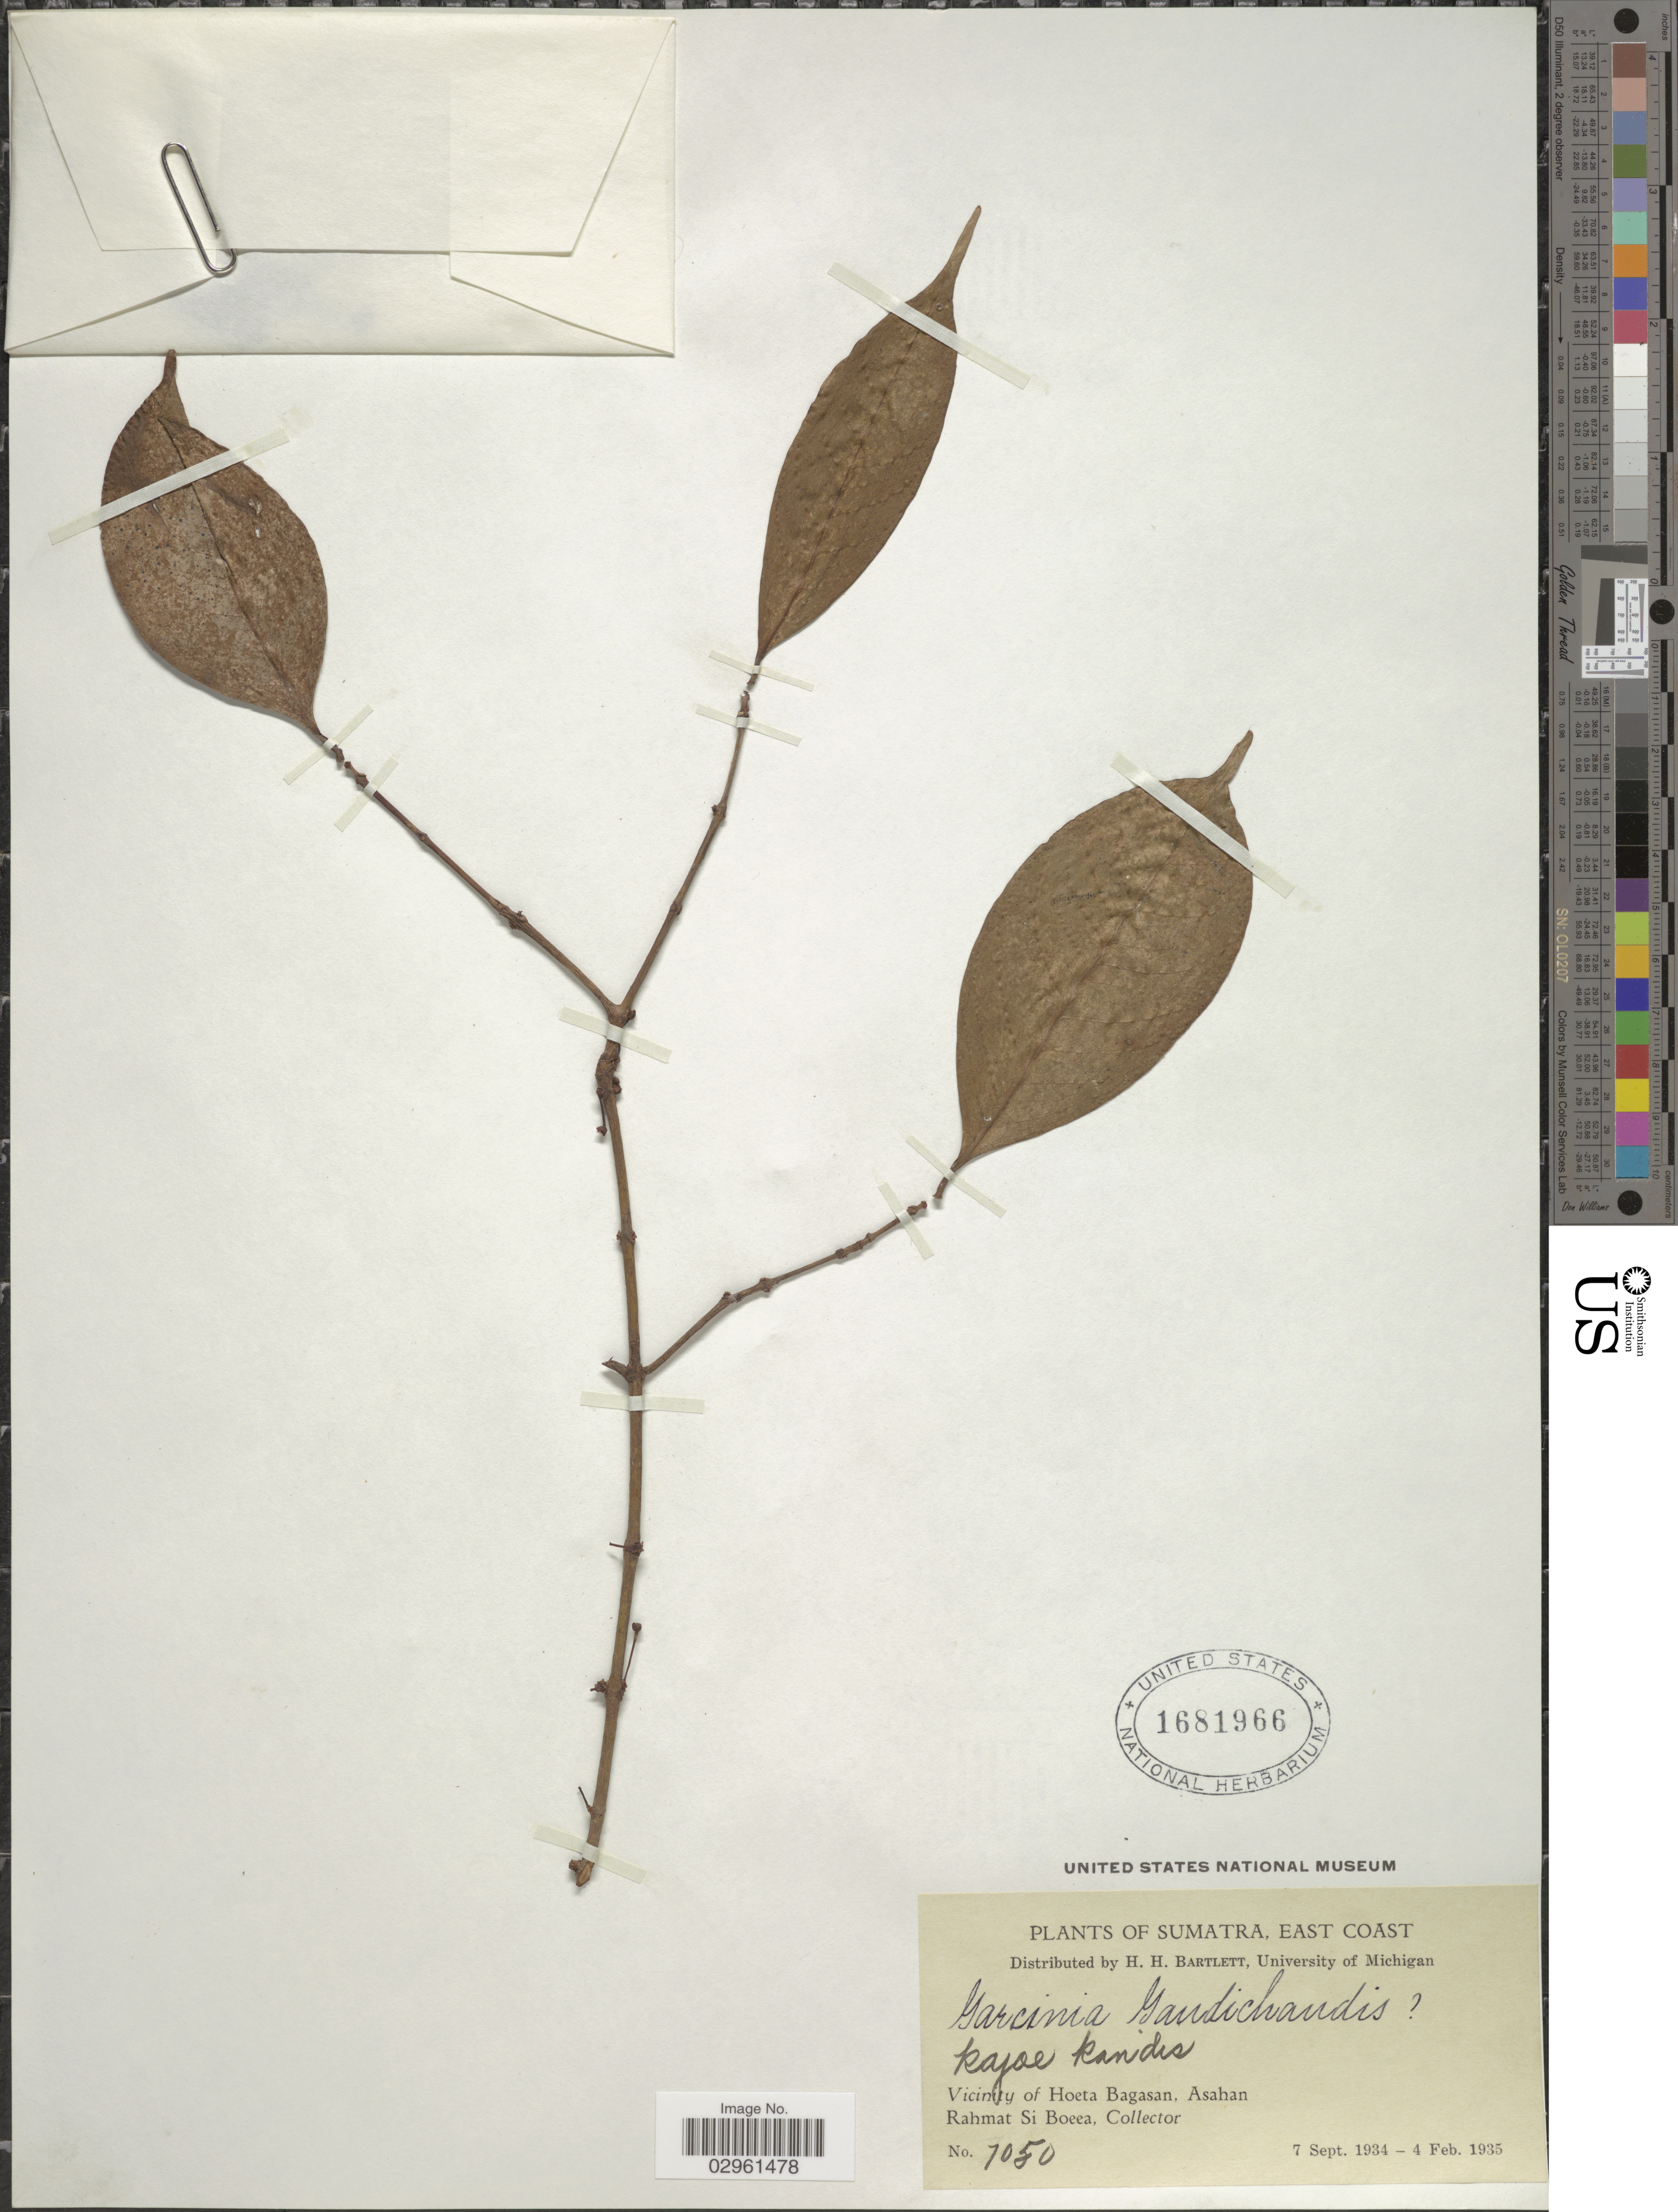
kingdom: Plantae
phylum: Tracheophyta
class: Magnoliopsida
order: Malpighiales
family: Clusiaceae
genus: Garcinia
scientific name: Garcinia gaudichaudii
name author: Planch. & Triana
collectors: Rahmat Si Boeea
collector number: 7050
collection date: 1934-09-07/1935-02-04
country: Indonesia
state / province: Sumatra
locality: East Coast. Vicinity of Hoeta Bagasan, Asahan.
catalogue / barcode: US 1681966